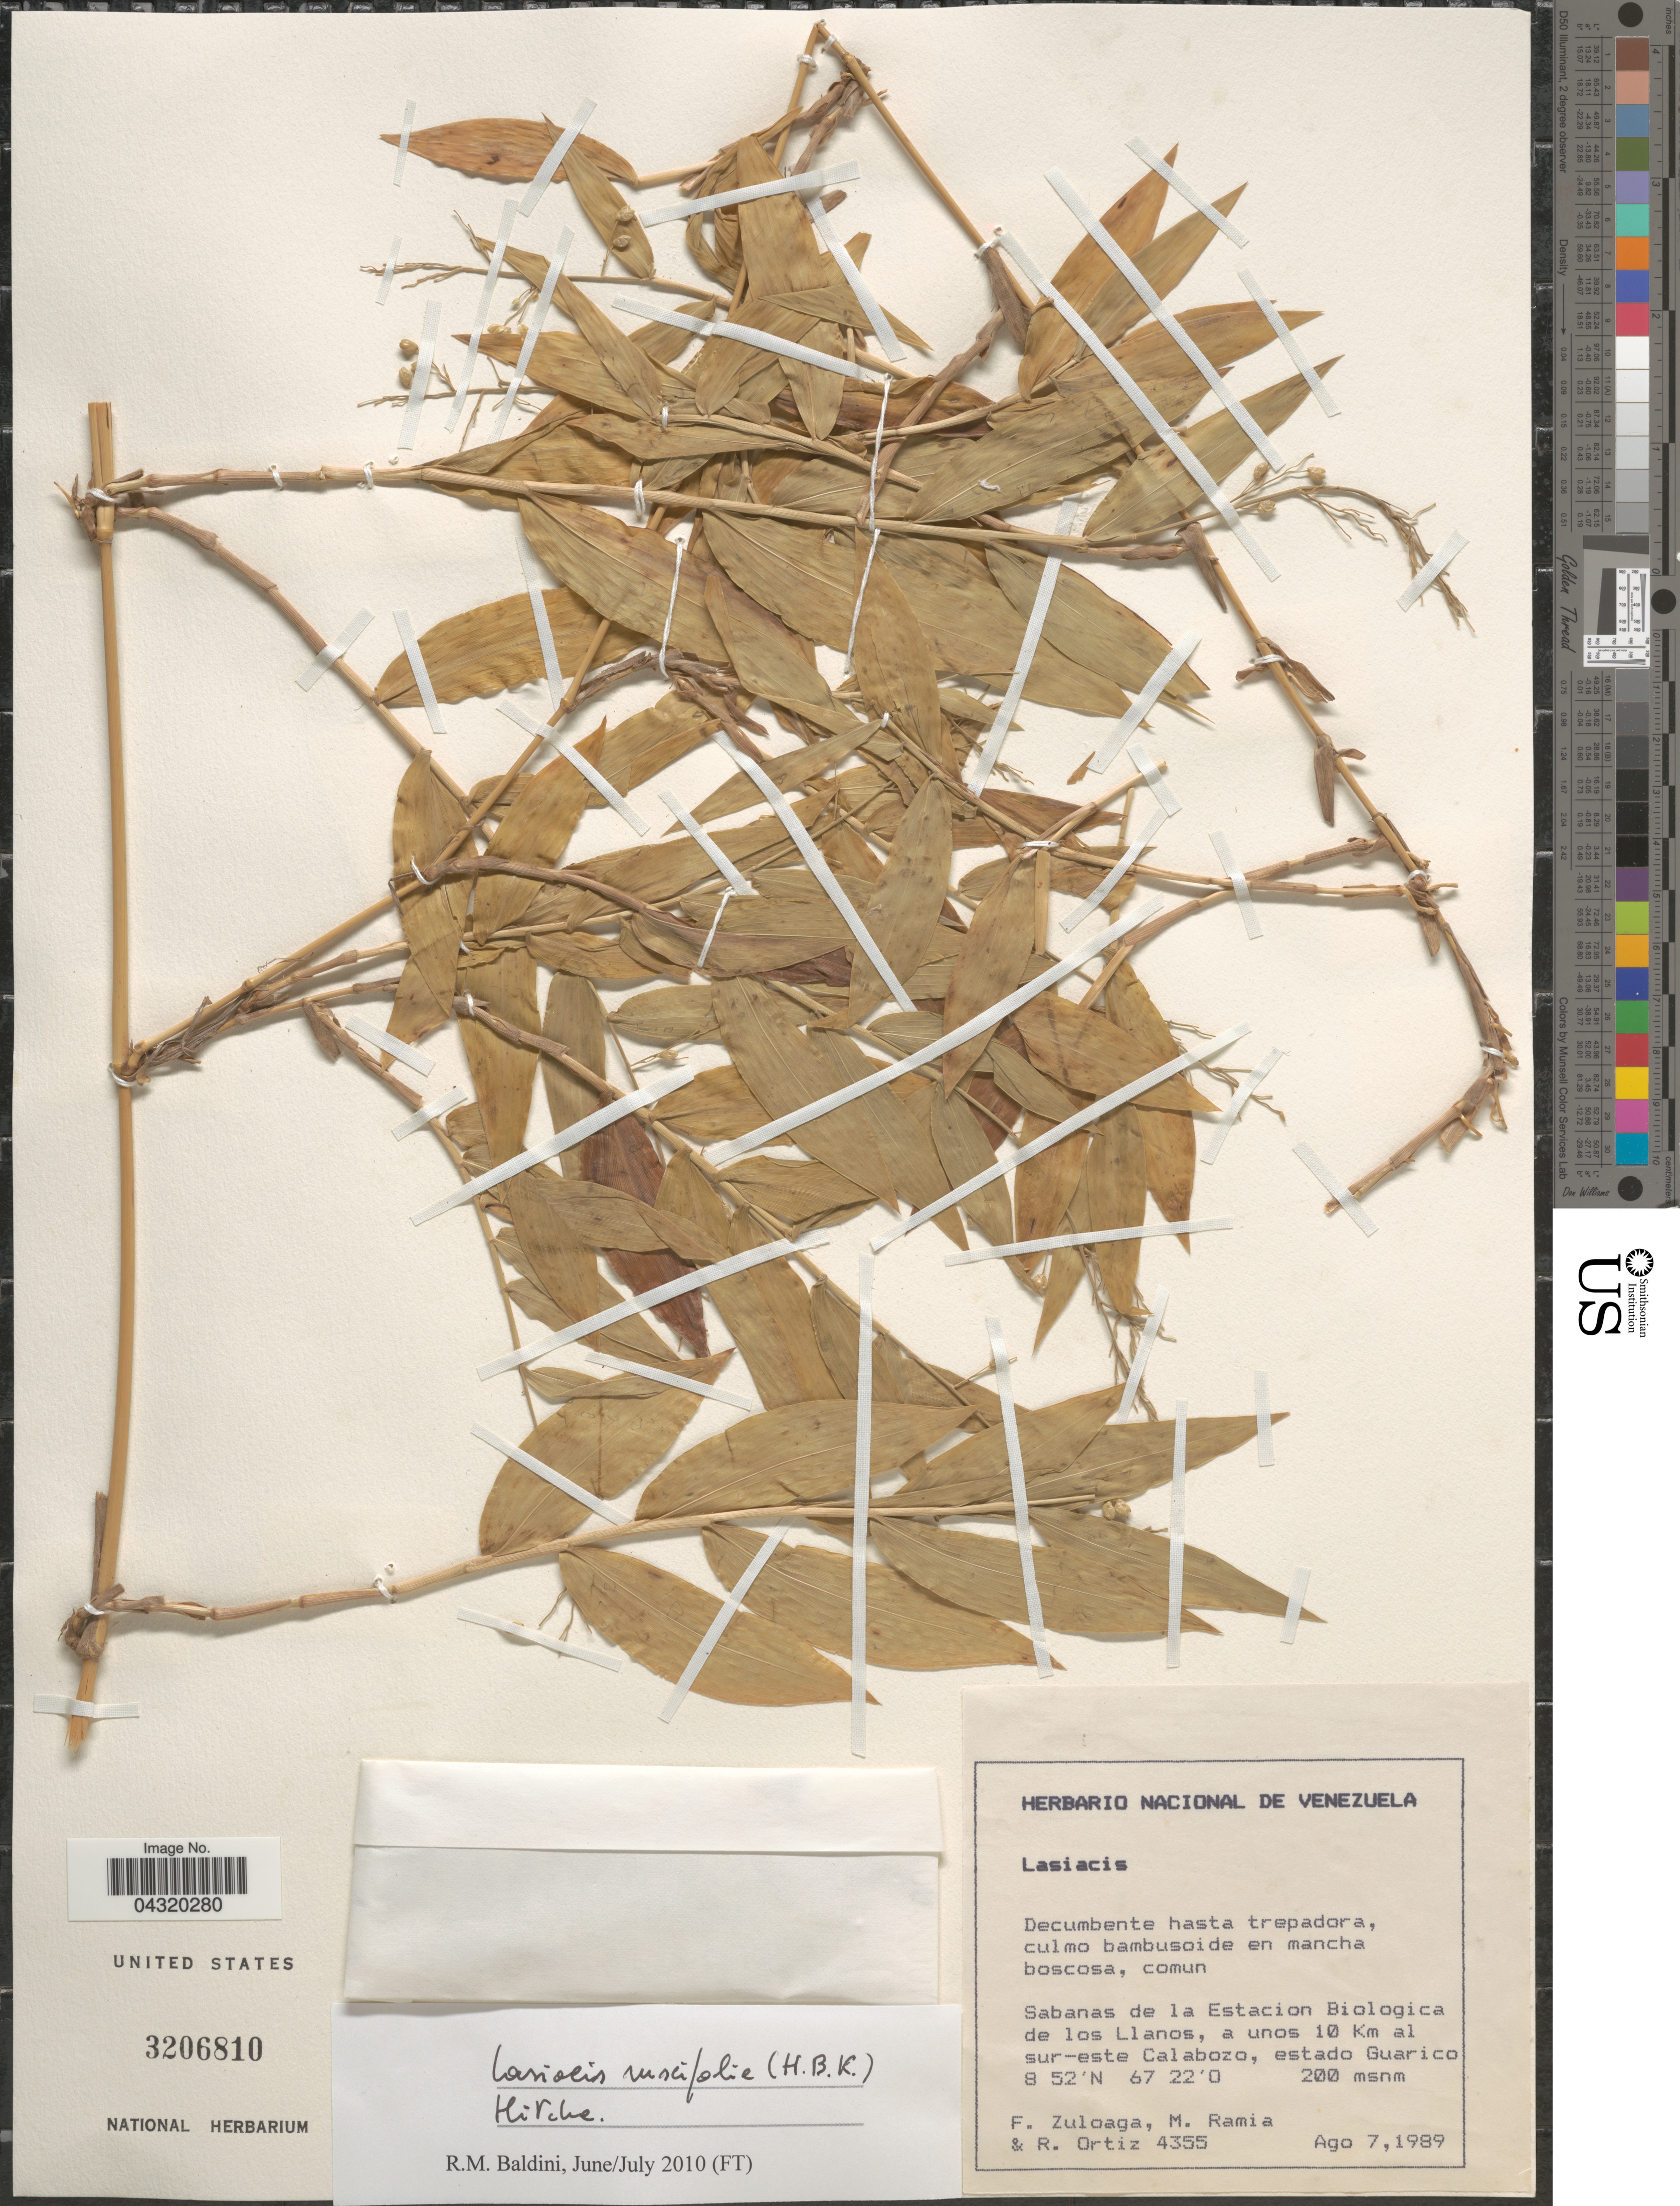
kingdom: Plantae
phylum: Tracheophyta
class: Liliopsida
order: Poales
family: Poaceae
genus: Lasiacis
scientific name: Lasiacis ruscifolia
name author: (Kunth) Hitchc.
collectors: F. Zuloaga, M. Ramia & R. Ortiz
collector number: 4355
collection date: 1989-08-07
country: Venezuela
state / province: Guarico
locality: Sabanas de la Estacion Biologica de los Llanos, a unos 10 Km al sur-este Calabozo.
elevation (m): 200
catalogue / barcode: US 3206810